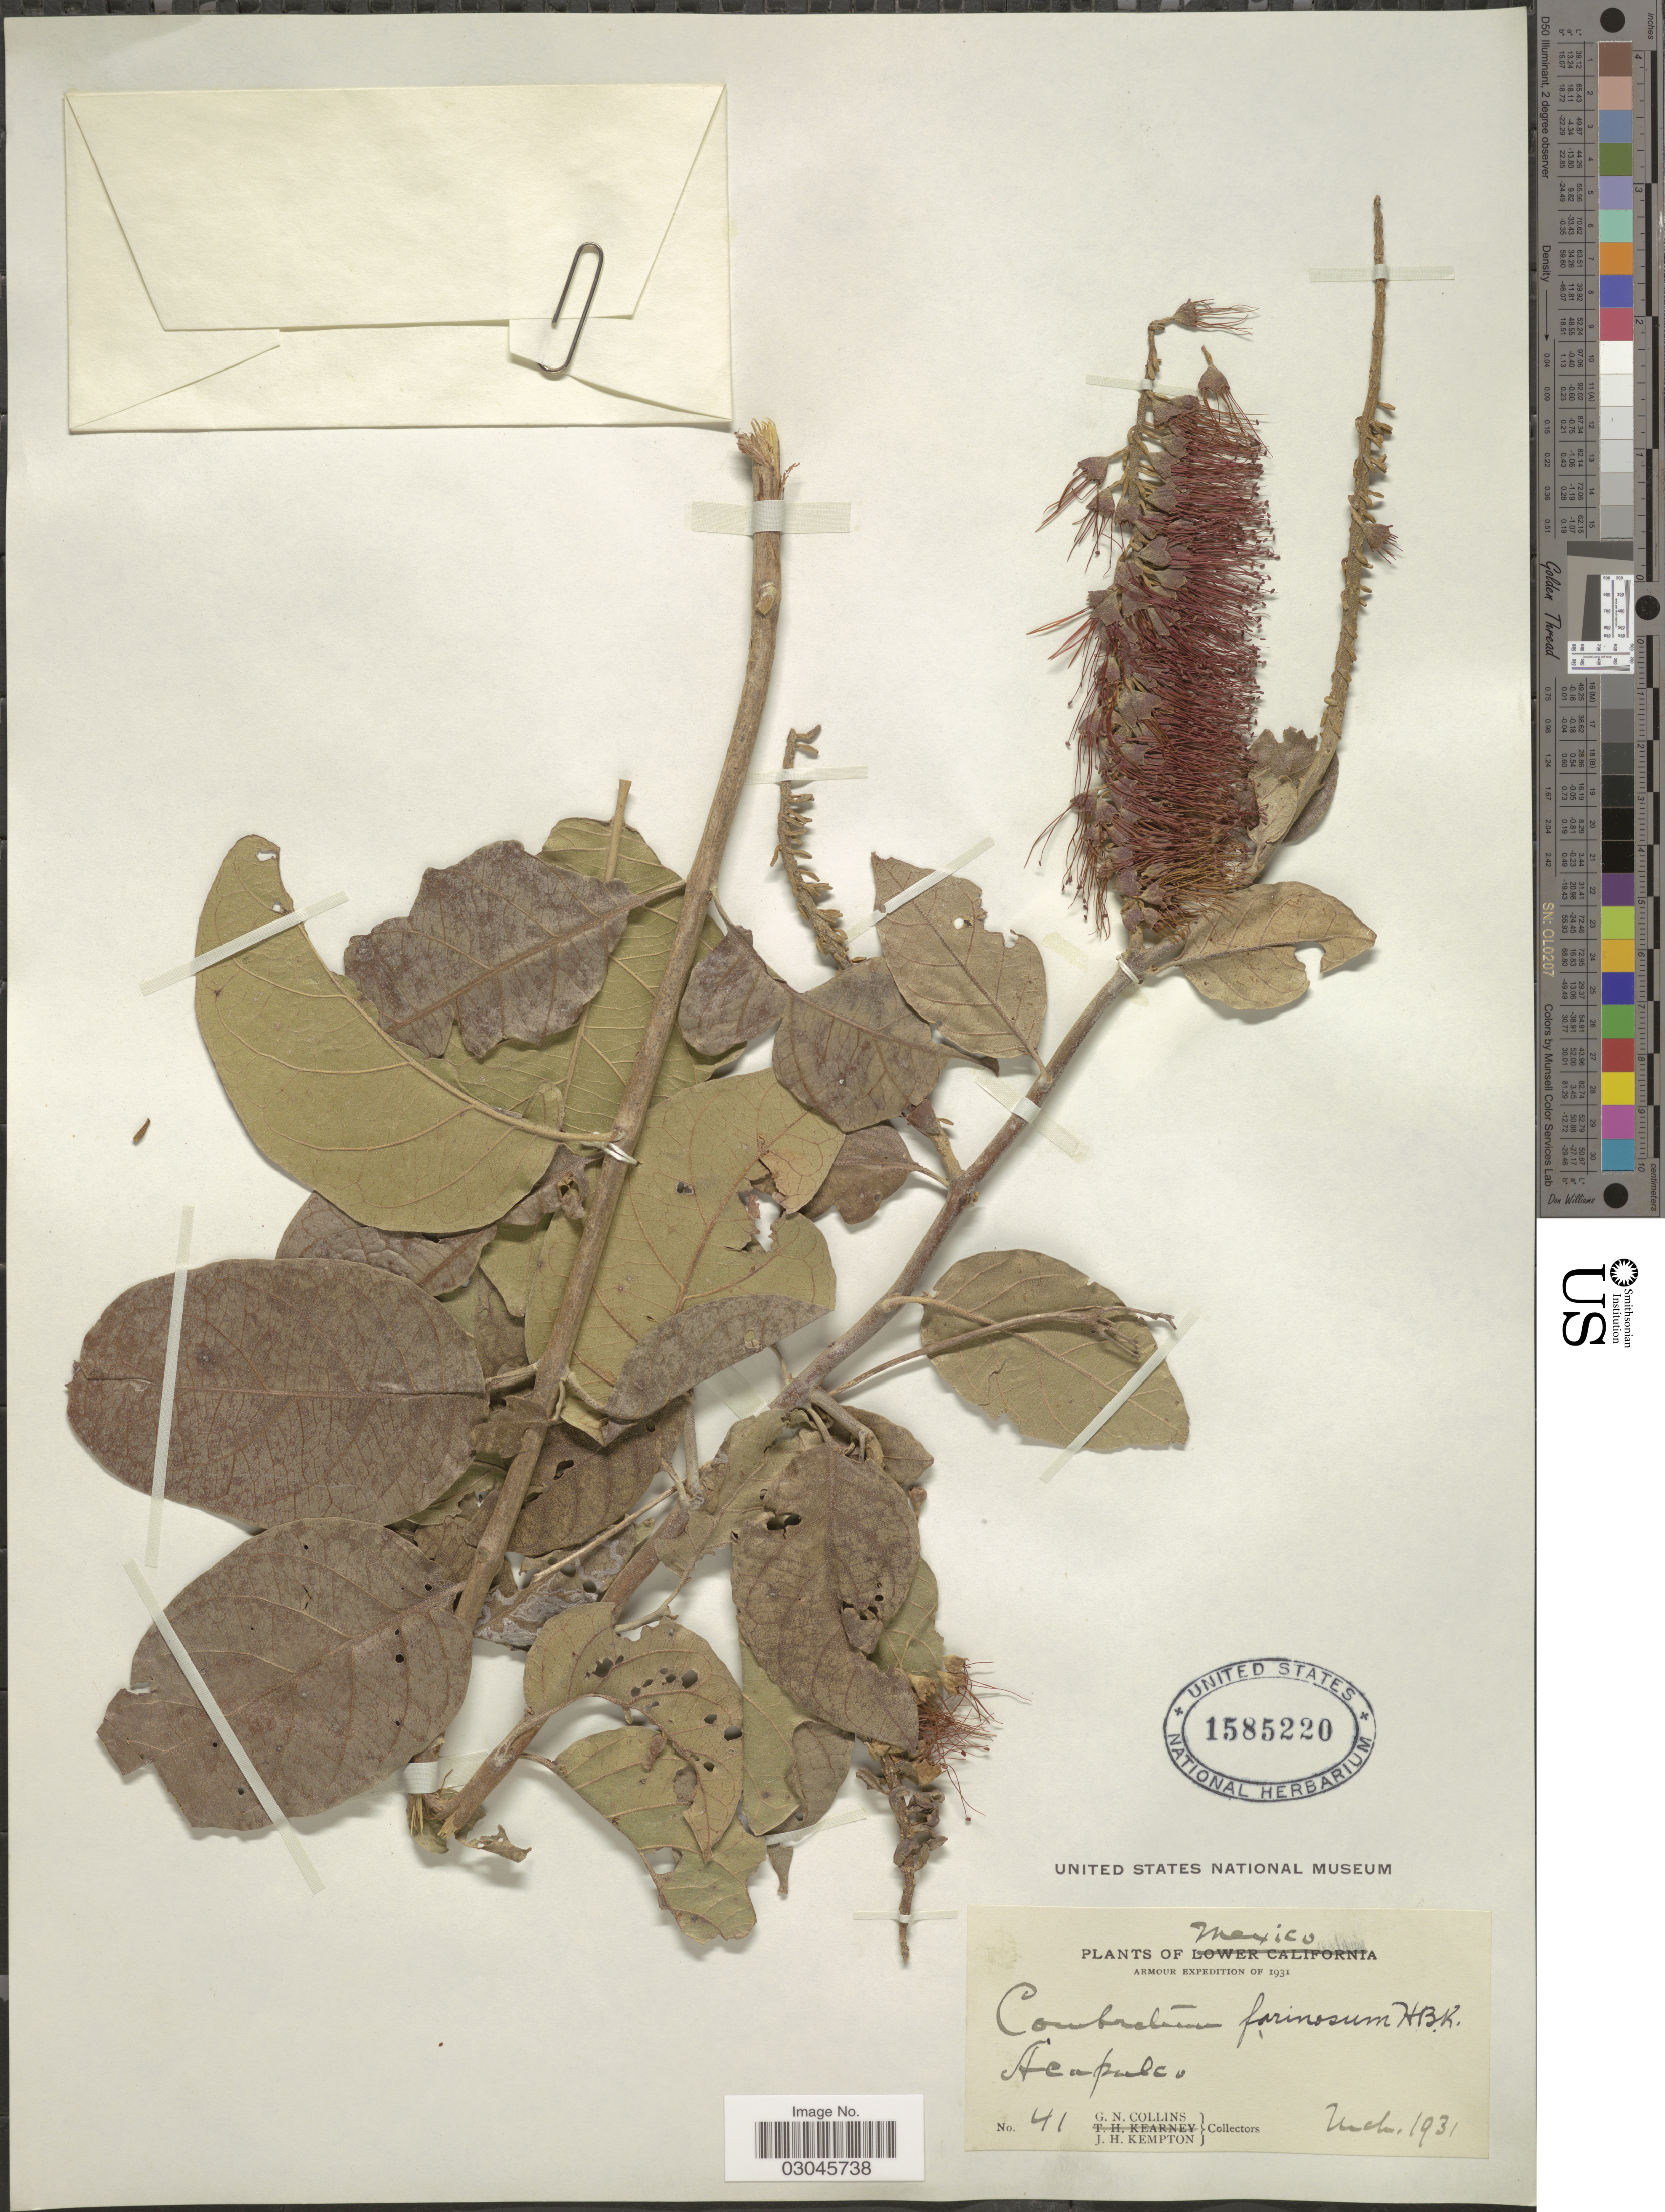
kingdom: Plantae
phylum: Tracheophyta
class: Magnoliopsida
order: Myrtales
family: Combretaceae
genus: Combretum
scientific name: Combretum fruticosum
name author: (Loefl.) Stuntz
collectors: G. Collins & J. H. Kempton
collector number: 41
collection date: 1931-03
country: Mexico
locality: Acapulco.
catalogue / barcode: US 1585220